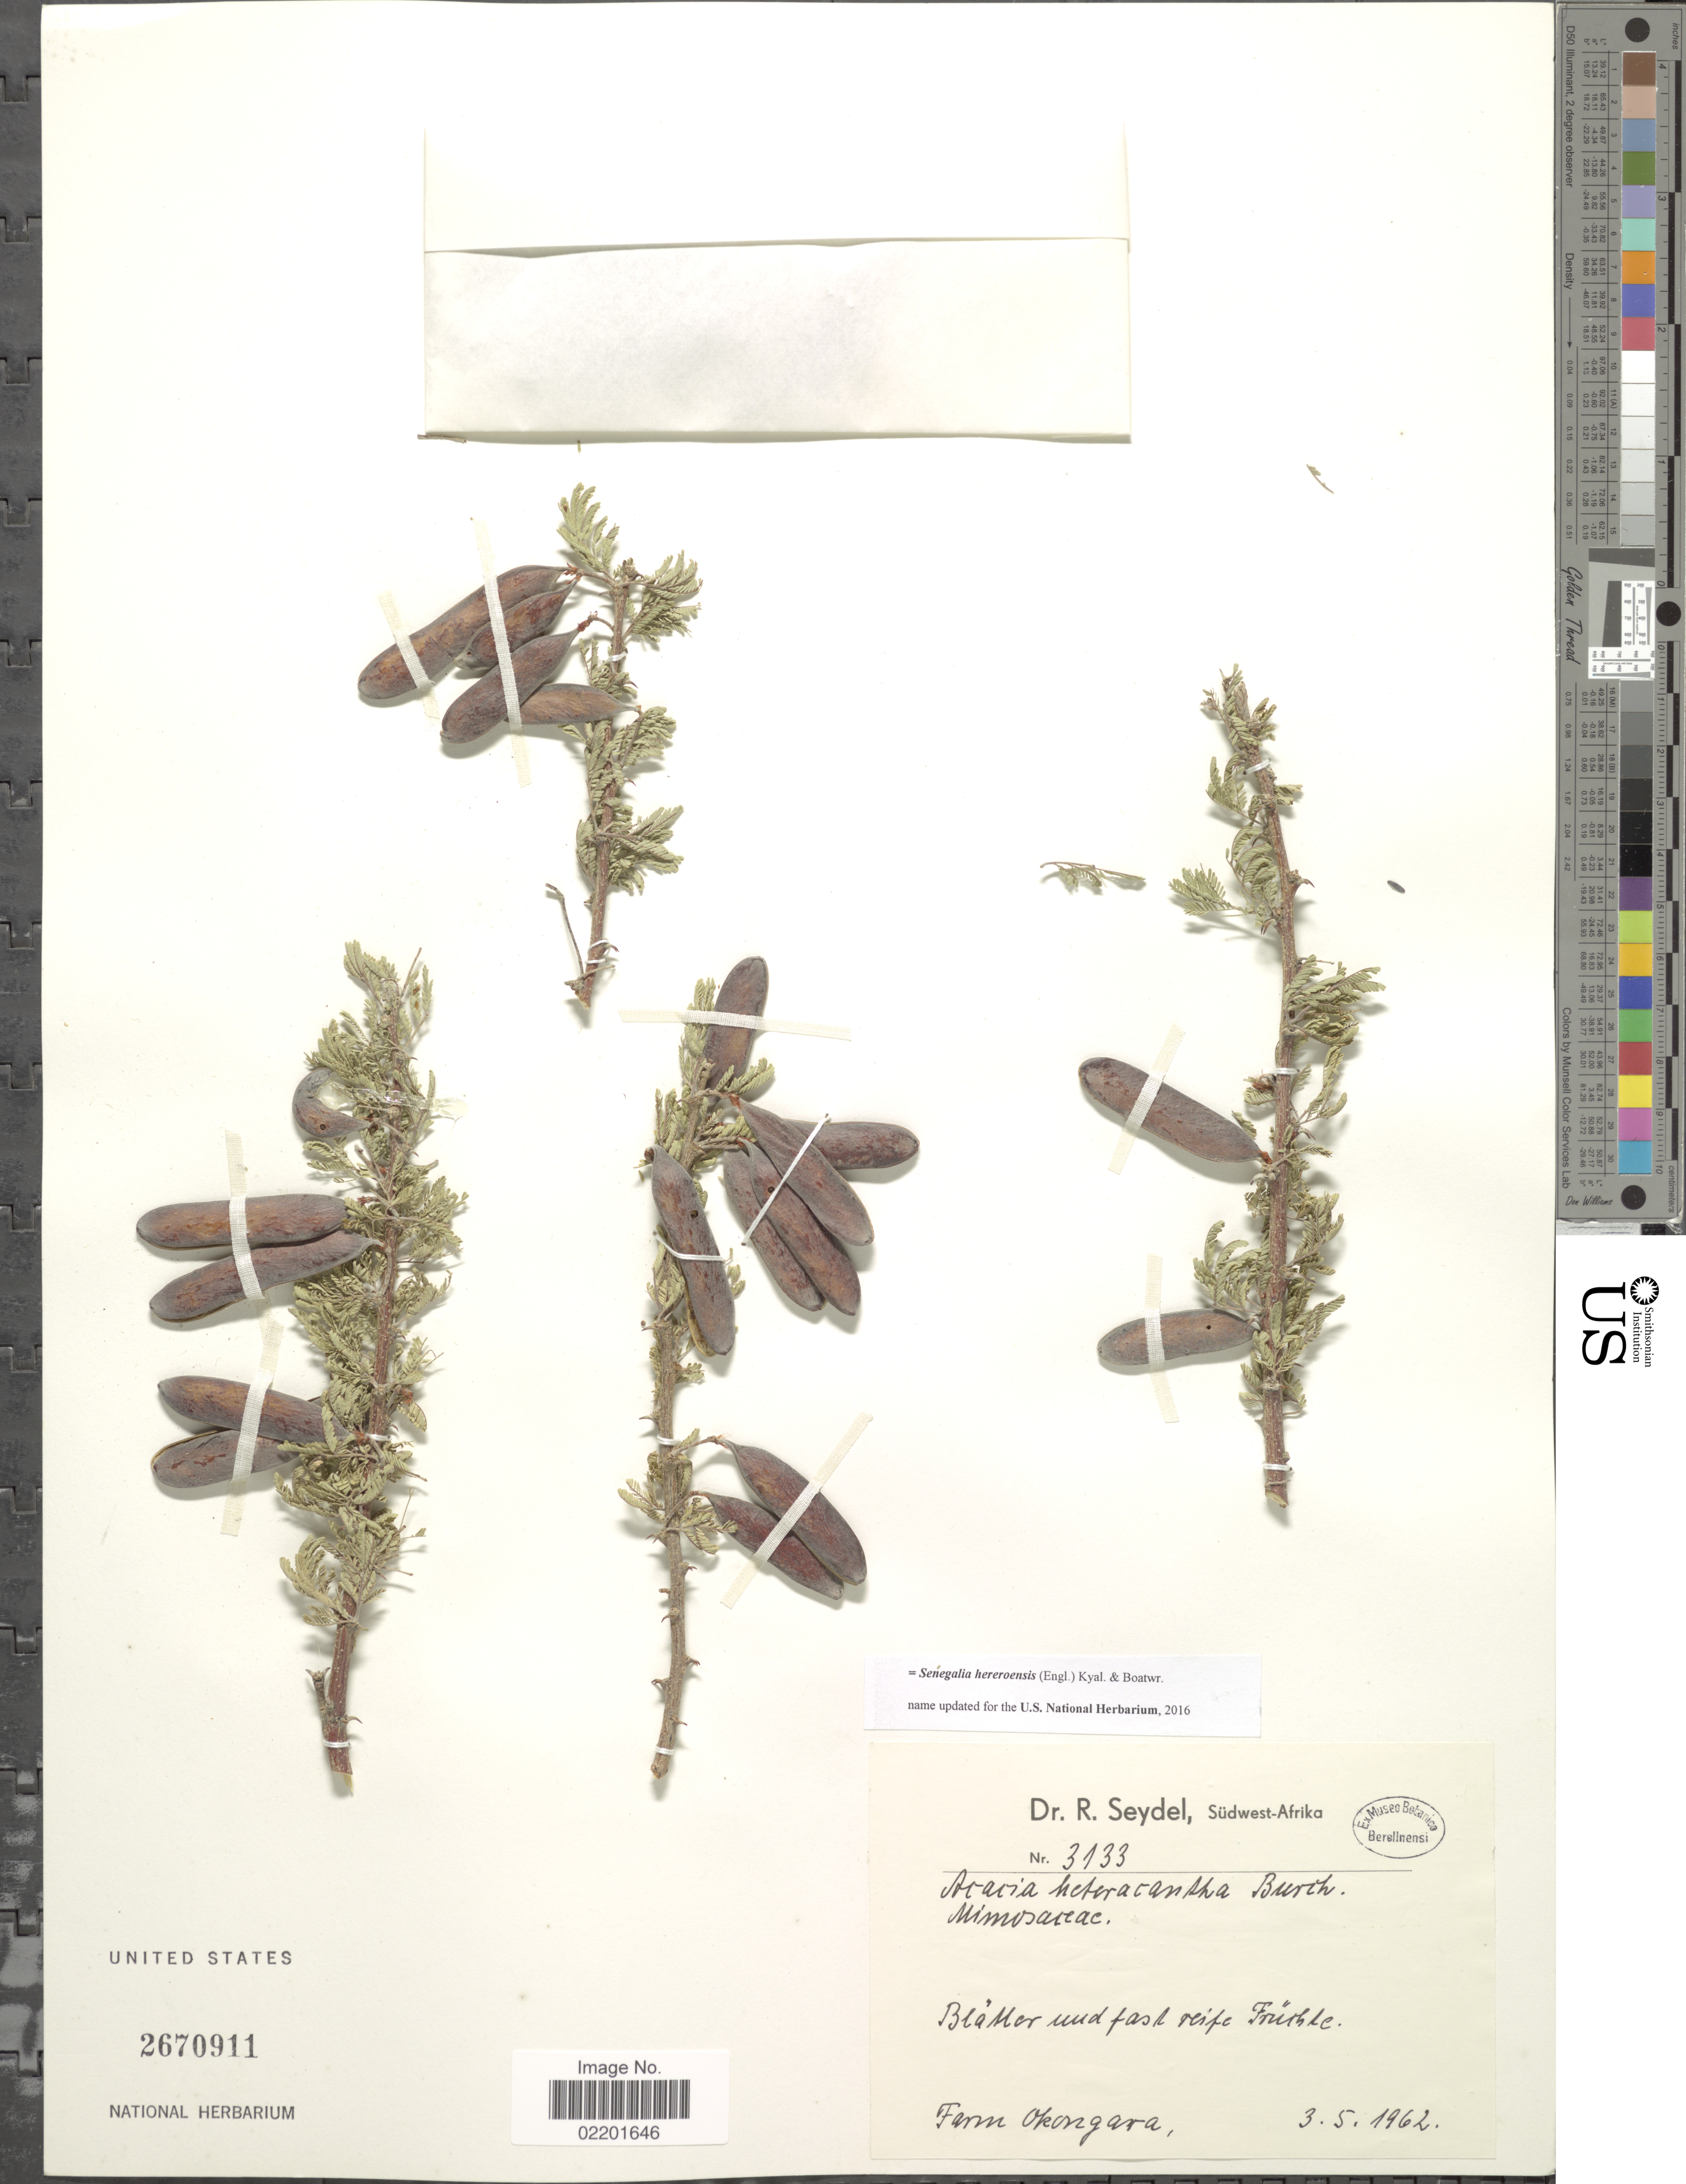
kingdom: Plantae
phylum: Tracheophyta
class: Magnoliopsida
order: Fabales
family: Fabaceae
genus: Senegalia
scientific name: Senegalia hereroensis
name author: (Engl.) Kyal. & Boatwr.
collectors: R. Seydel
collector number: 3133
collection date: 1962-05-03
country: Namibia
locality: Sudwest-Afrika, Farm Okongara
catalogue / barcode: US 2670911